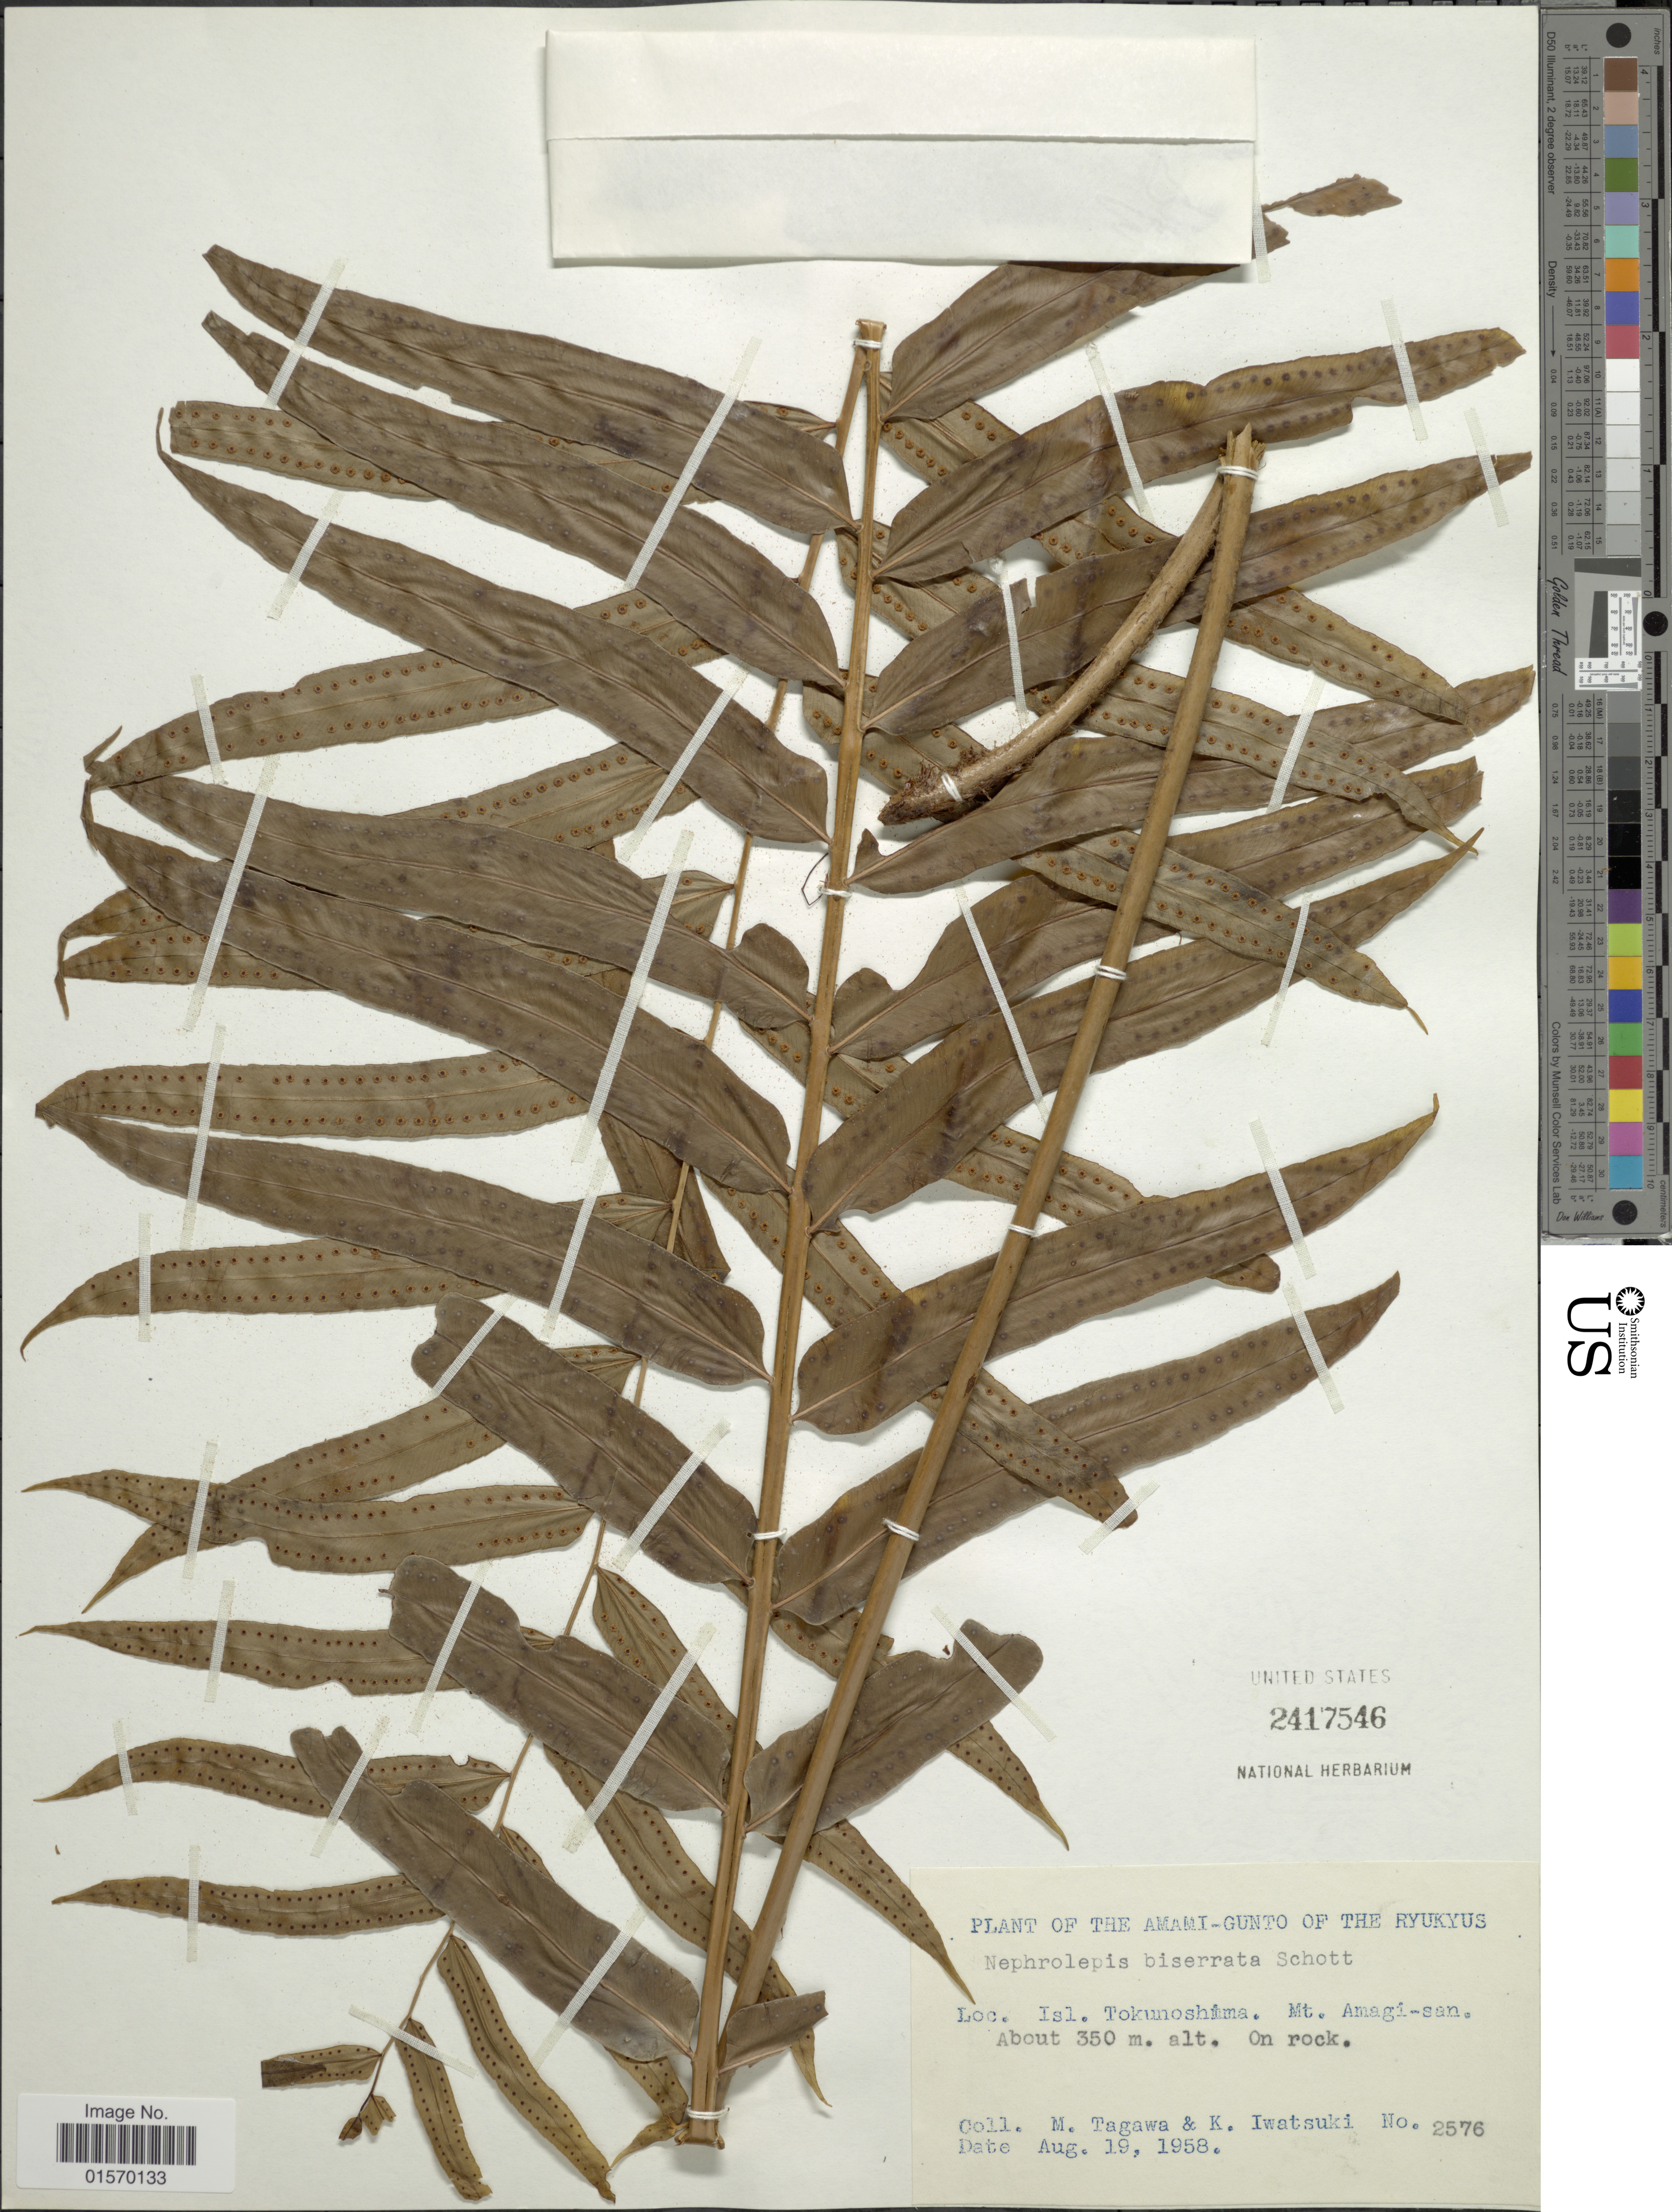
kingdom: Plantae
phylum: Tracheophyta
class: Polypodiopsida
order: Polypodiales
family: Nephrolepidaceae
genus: Nephrolepis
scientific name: Nephrolepis biserrata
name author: (Sw.) Schott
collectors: M. Tagawa & K. Iwatsuki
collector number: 2576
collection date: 1958-08-19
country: Japan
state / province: Okinawa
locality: Amami-Gunto of The Ryukyus. Isl. Tokunoshima. Mt. Amagi-san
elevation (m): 350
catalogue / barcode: US 2417546